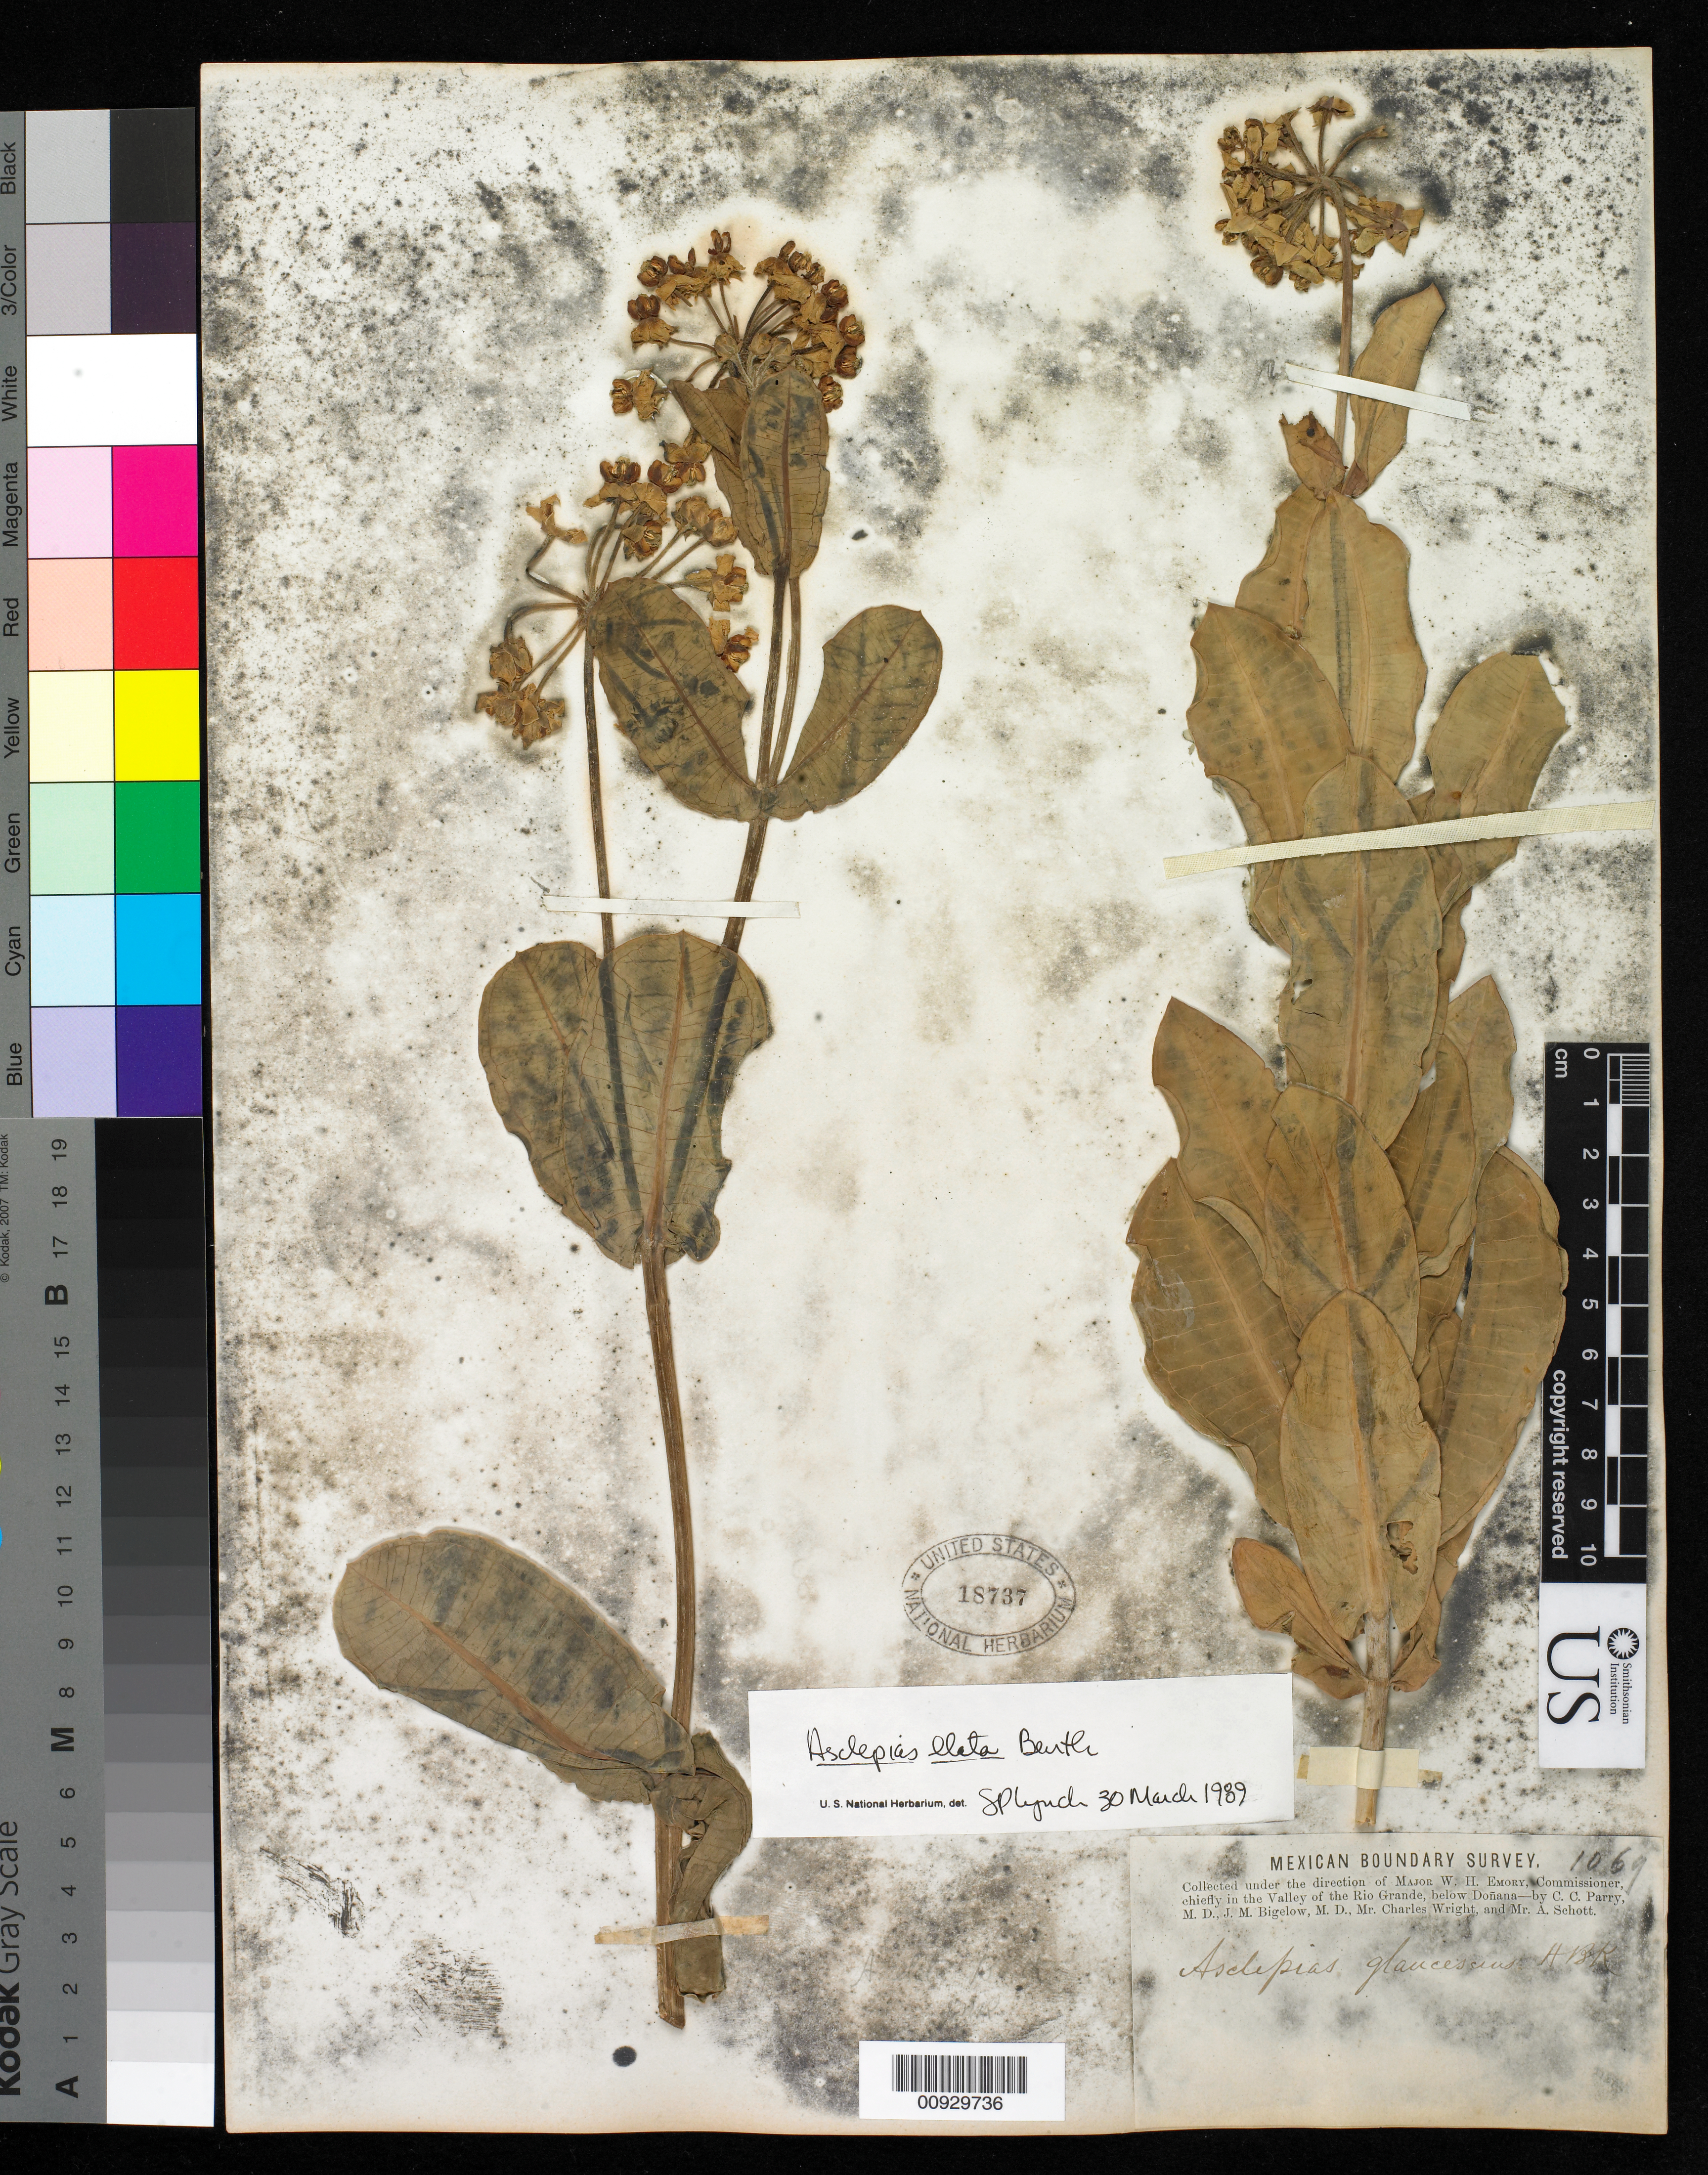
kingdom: Plantae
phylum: Tracheophyta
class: Magnoliopsida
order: Gentianales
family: Apocynaceae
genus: Asclepias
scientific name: Asclepias elata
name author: Benth.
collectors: C. C. Parry, J. M. Bigelow, C. Wright & A. C. V. Schott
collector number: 1069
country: United States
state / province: New Mexico / Texas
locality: Chiefly in the Valley of the Rio Grande, below Doñana.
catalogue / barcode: US 18737